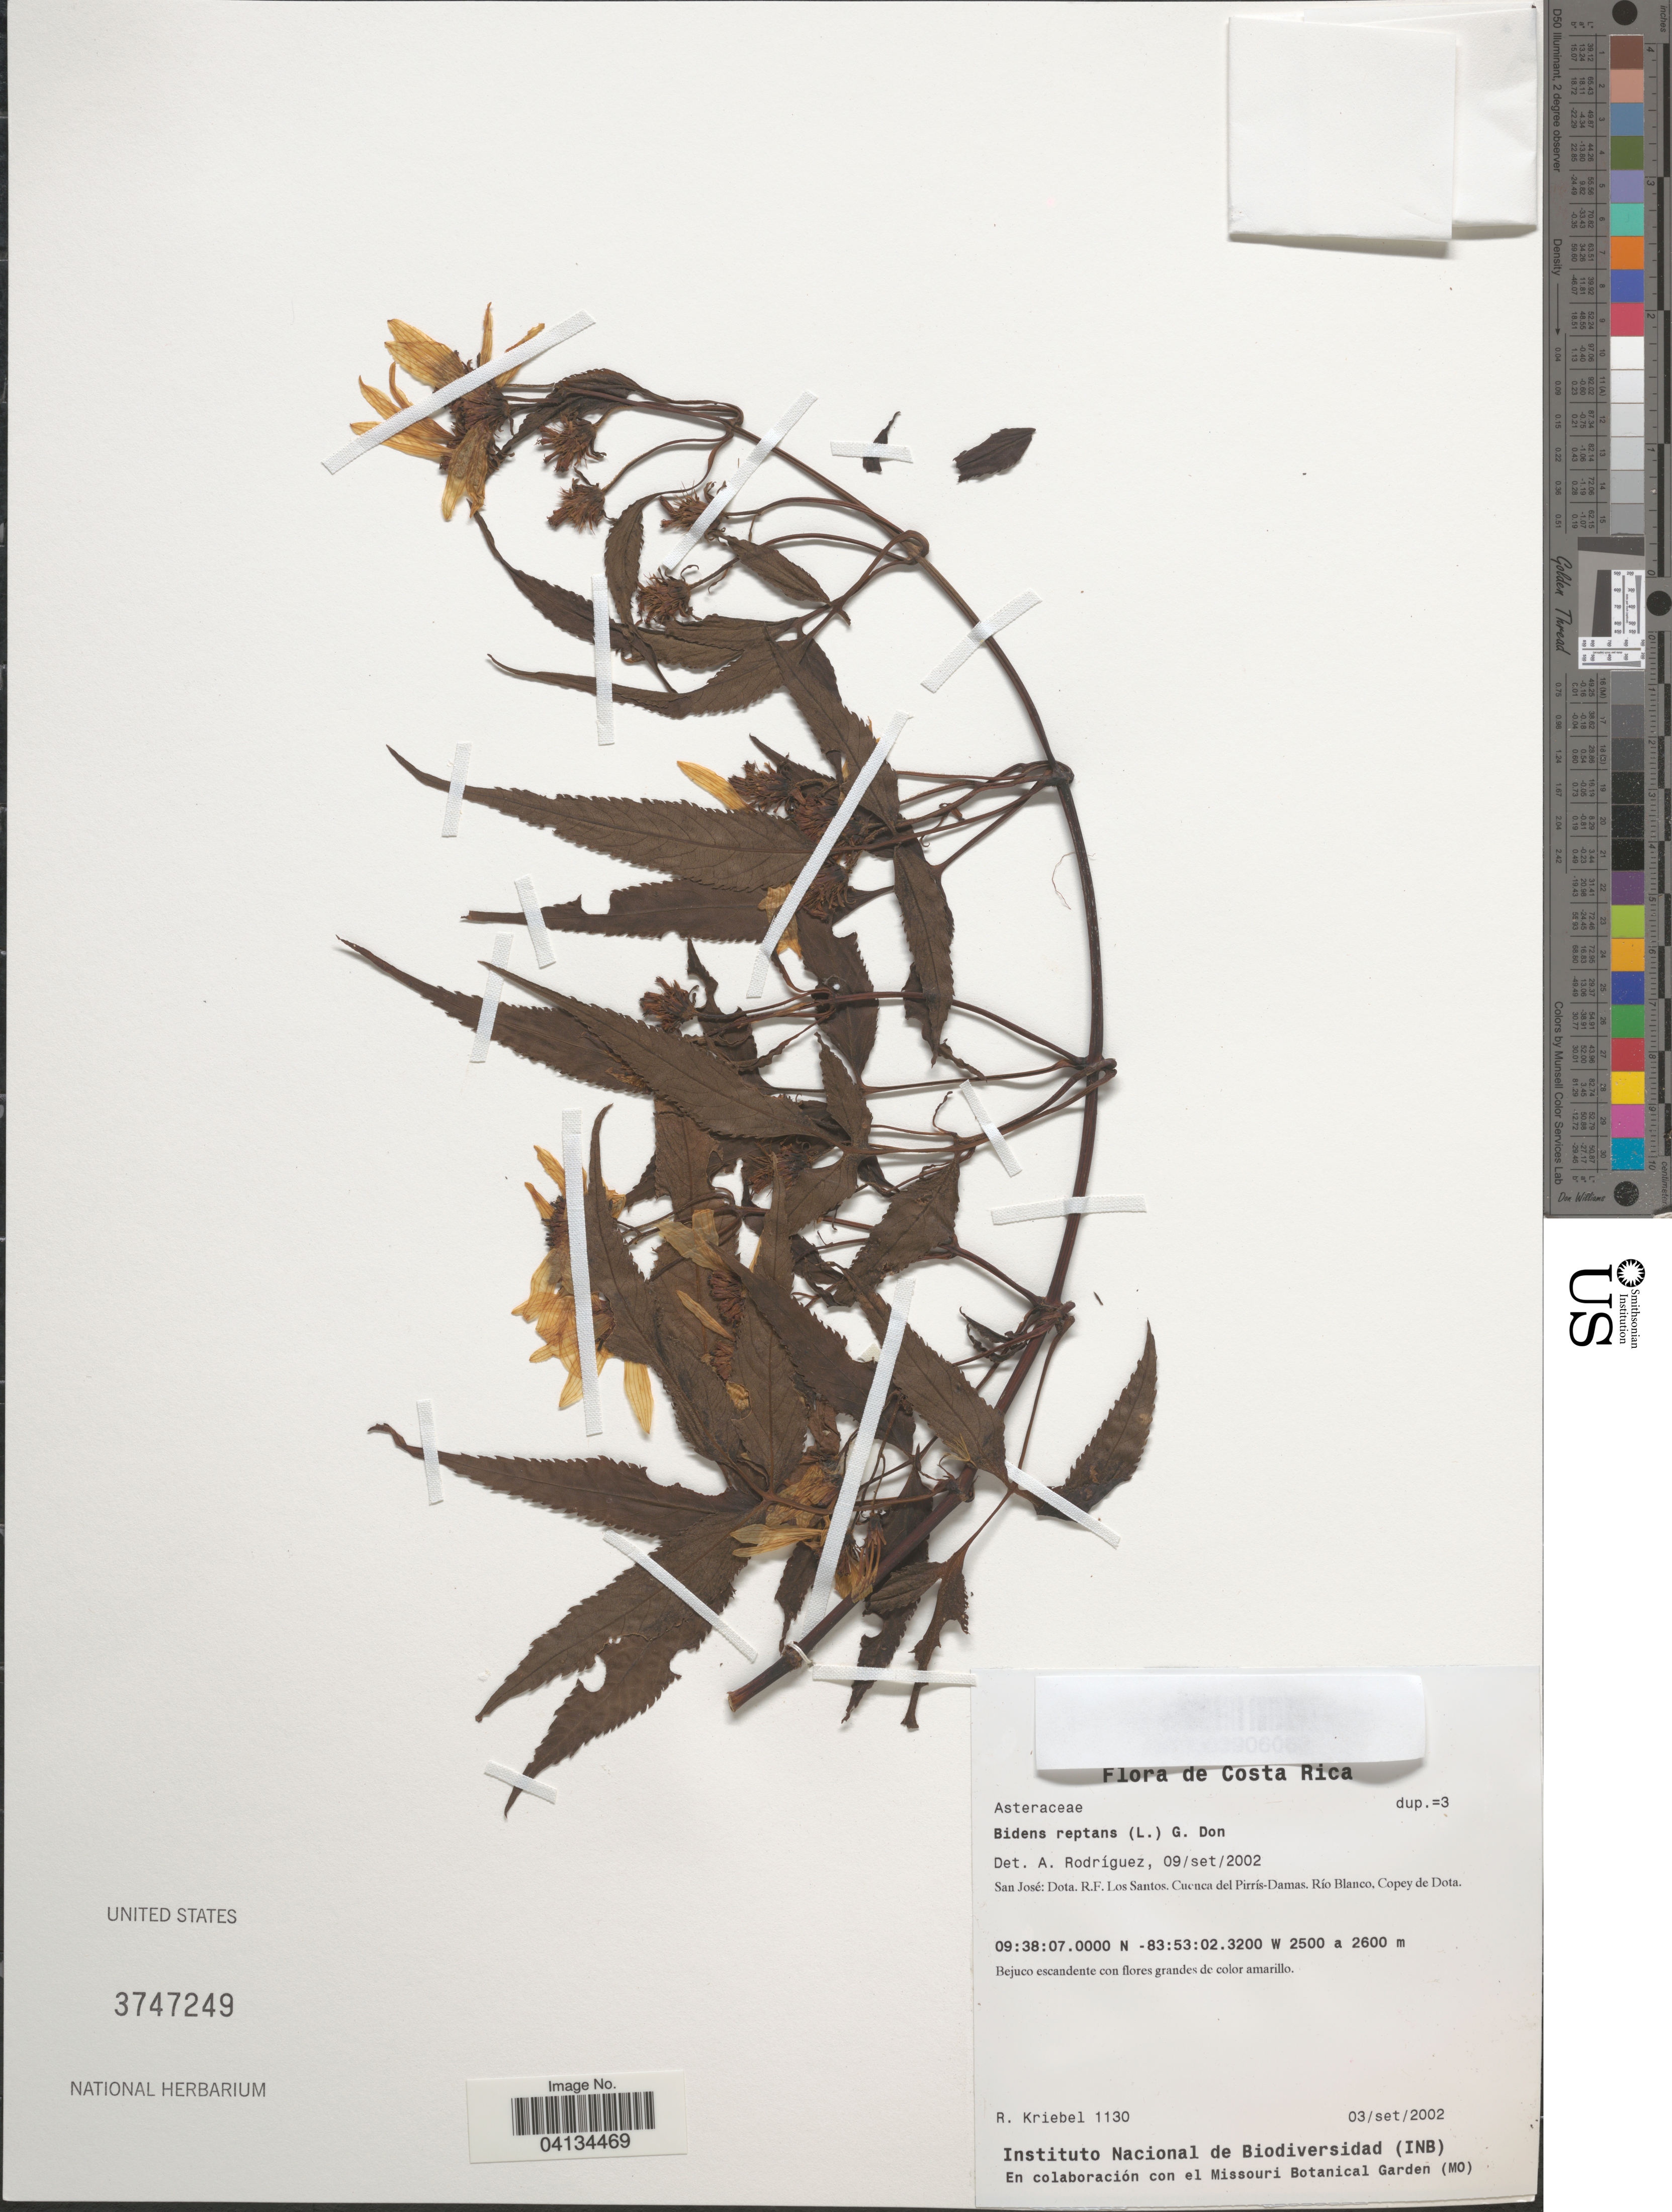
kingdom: Plantae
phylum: Tracheophyta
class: Magnoliopsida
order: Asterales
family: Asteraceae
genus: Bidens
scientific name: Bidens reptans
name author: (L.) G. Don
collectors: R. Kriebel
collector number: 1130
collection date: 2002-09-03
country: Costa Rica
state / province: San José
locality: Dota. R.F. Los Santos. Cuenca del Pirrís-Damas. Río Blanco, Copey de Dota.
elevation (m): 2500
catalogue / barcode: US 3747249